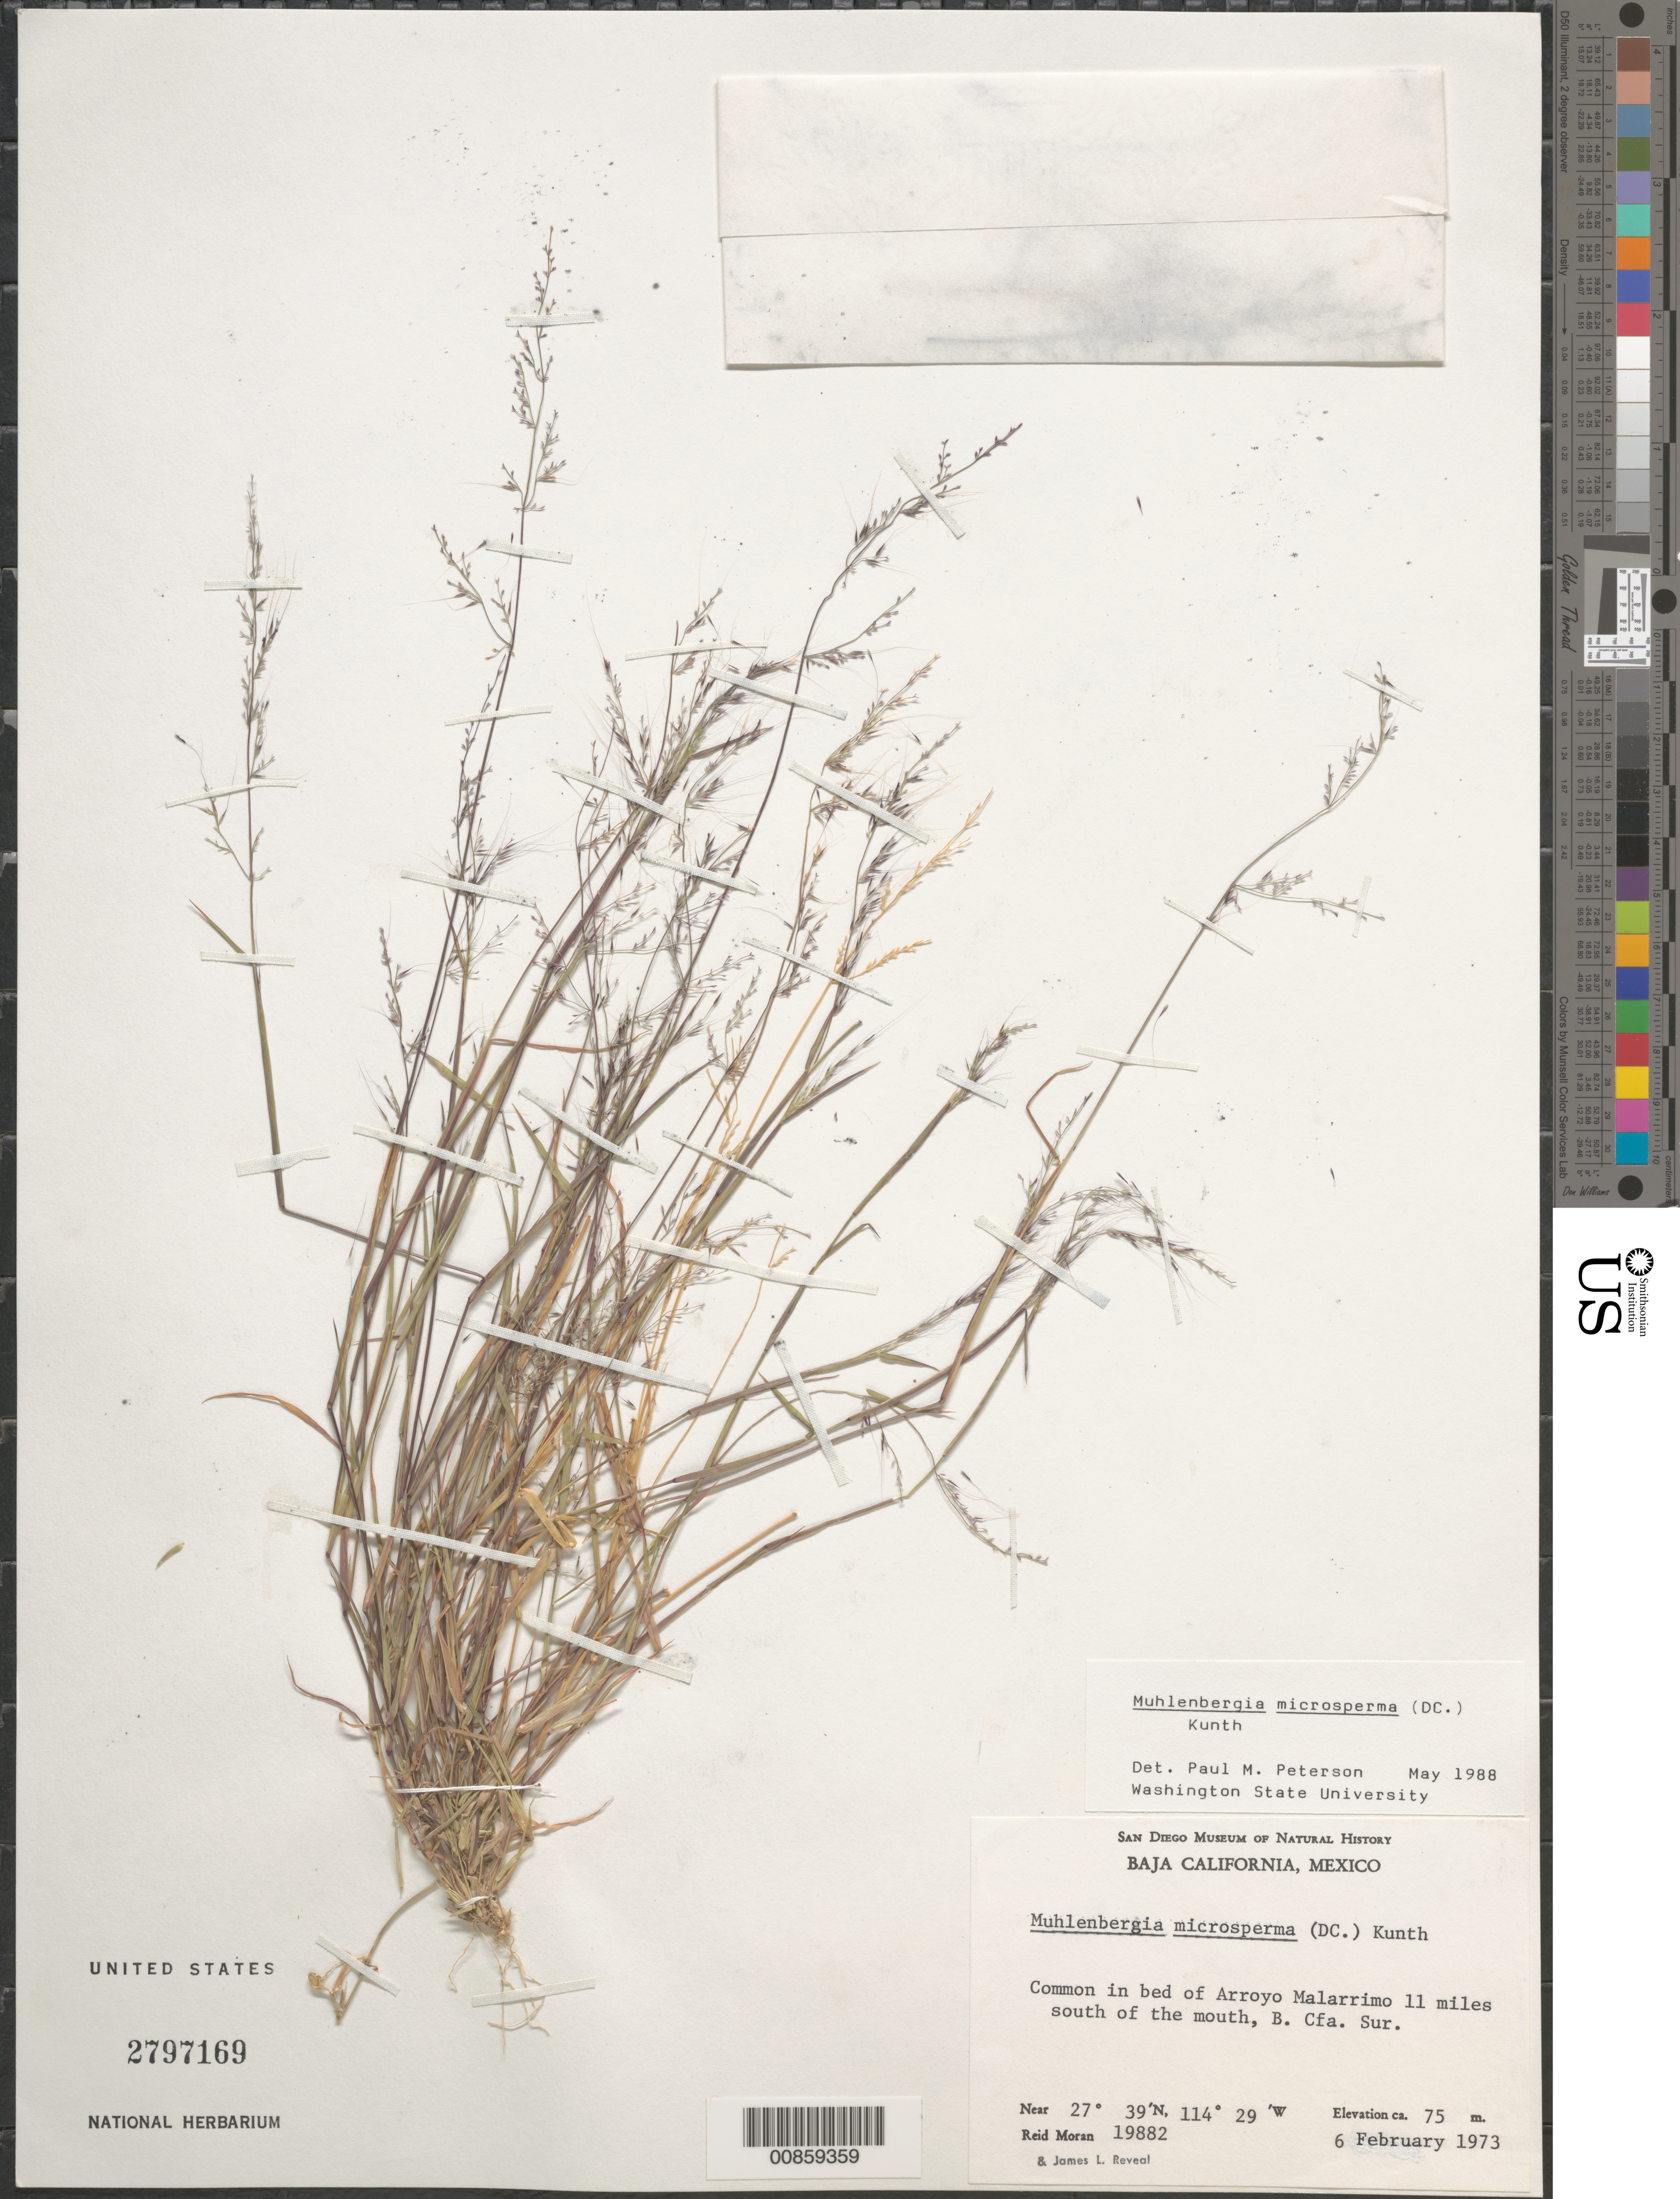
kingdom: Plantae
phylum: Tracheophyta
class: Liliopsida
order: Poales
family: Poaceae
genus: Muhlenbergia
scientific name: Muhlenbergia microsperma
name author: (DC.) Kunth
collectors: R. V. Moran & J. L. Reveal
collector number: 19882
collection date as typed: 06 Feb 1973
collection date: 1973-02-06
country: Mexico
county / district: Mulegé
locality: Arroyo Malarrimo 11 mi S of the mouth, mpio. Mulegé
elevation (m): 75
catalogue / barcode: US 2797169